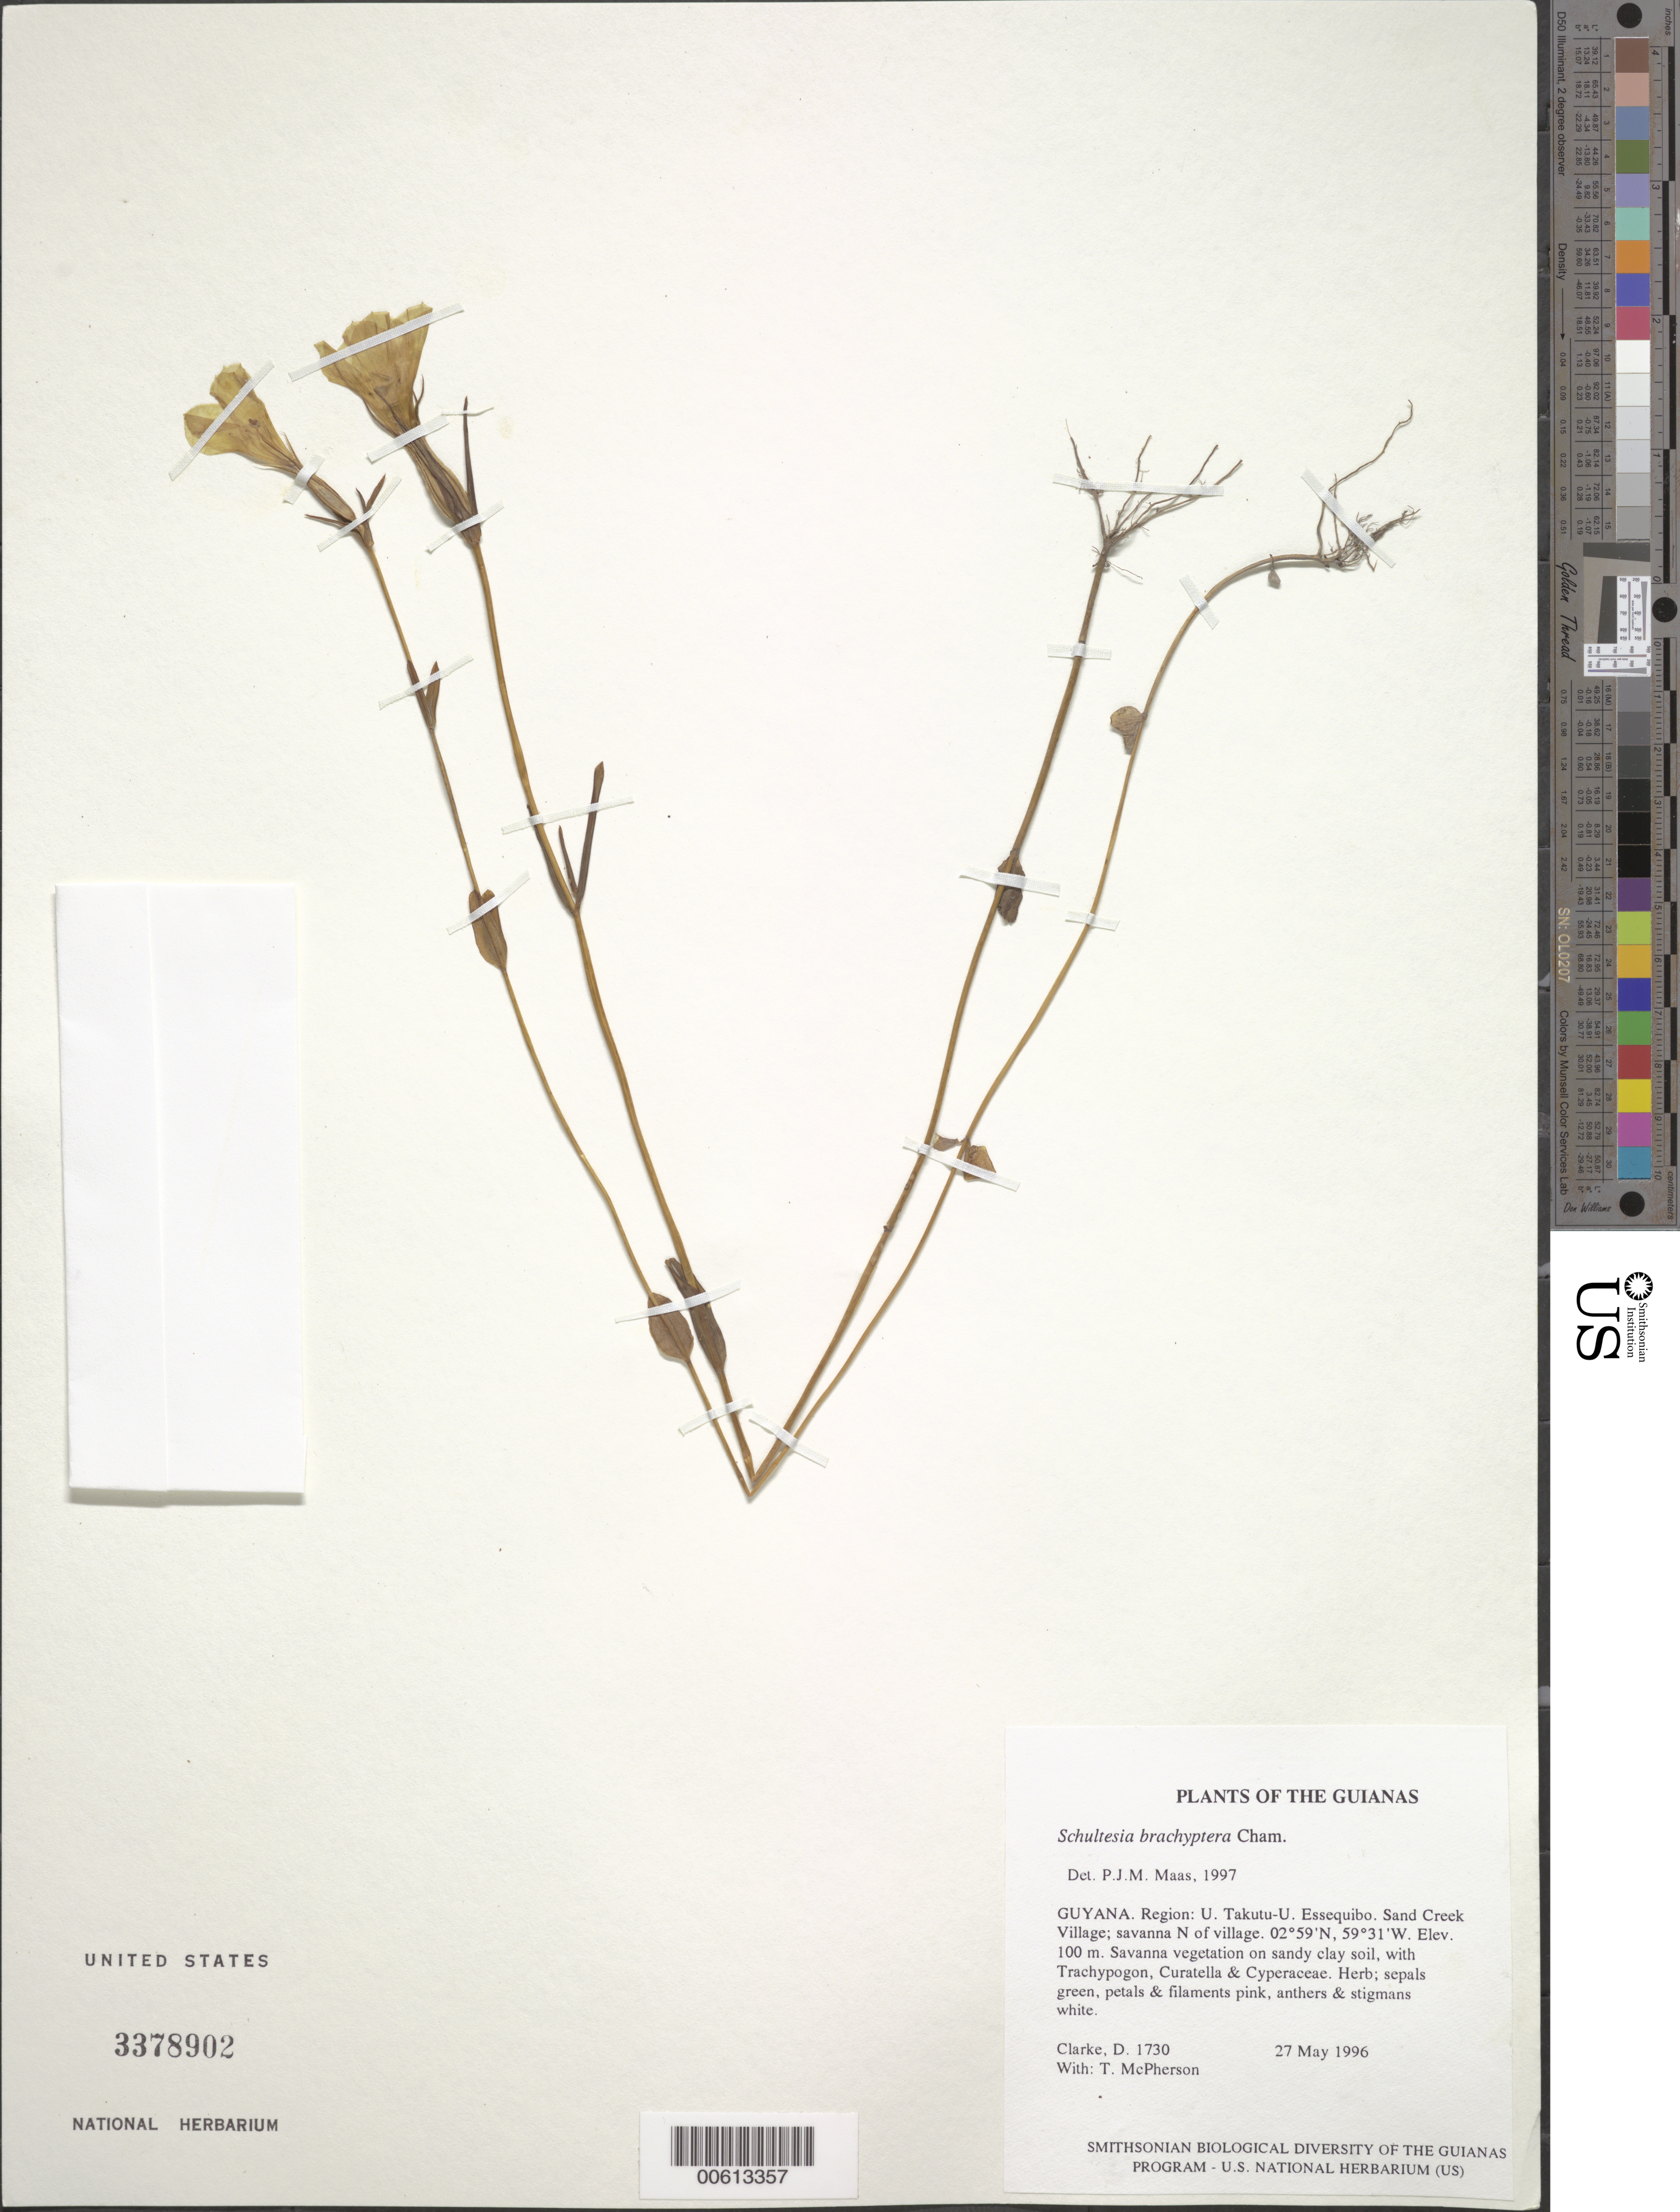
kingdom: Plantae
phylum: Tracheophyta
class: Magnoliopsida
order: Gentianales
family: Gentianaceae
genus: Schultesia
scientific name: Schultesia brachyptera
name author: Cham.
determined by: Maas, Paul J. M.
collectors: H. D. Clarke & T. McPherson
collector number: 1730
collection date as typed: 27 May 1996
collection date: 1996-05-27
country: Guyana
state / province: U. Takutu-U. Essequibo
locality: Sand Creek Village; savanna N of village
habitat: Savanna vegetation on sandy clay soil, with Trachypogon, Curatella & Cyperaceae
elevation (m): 100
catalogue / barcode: US 3378902